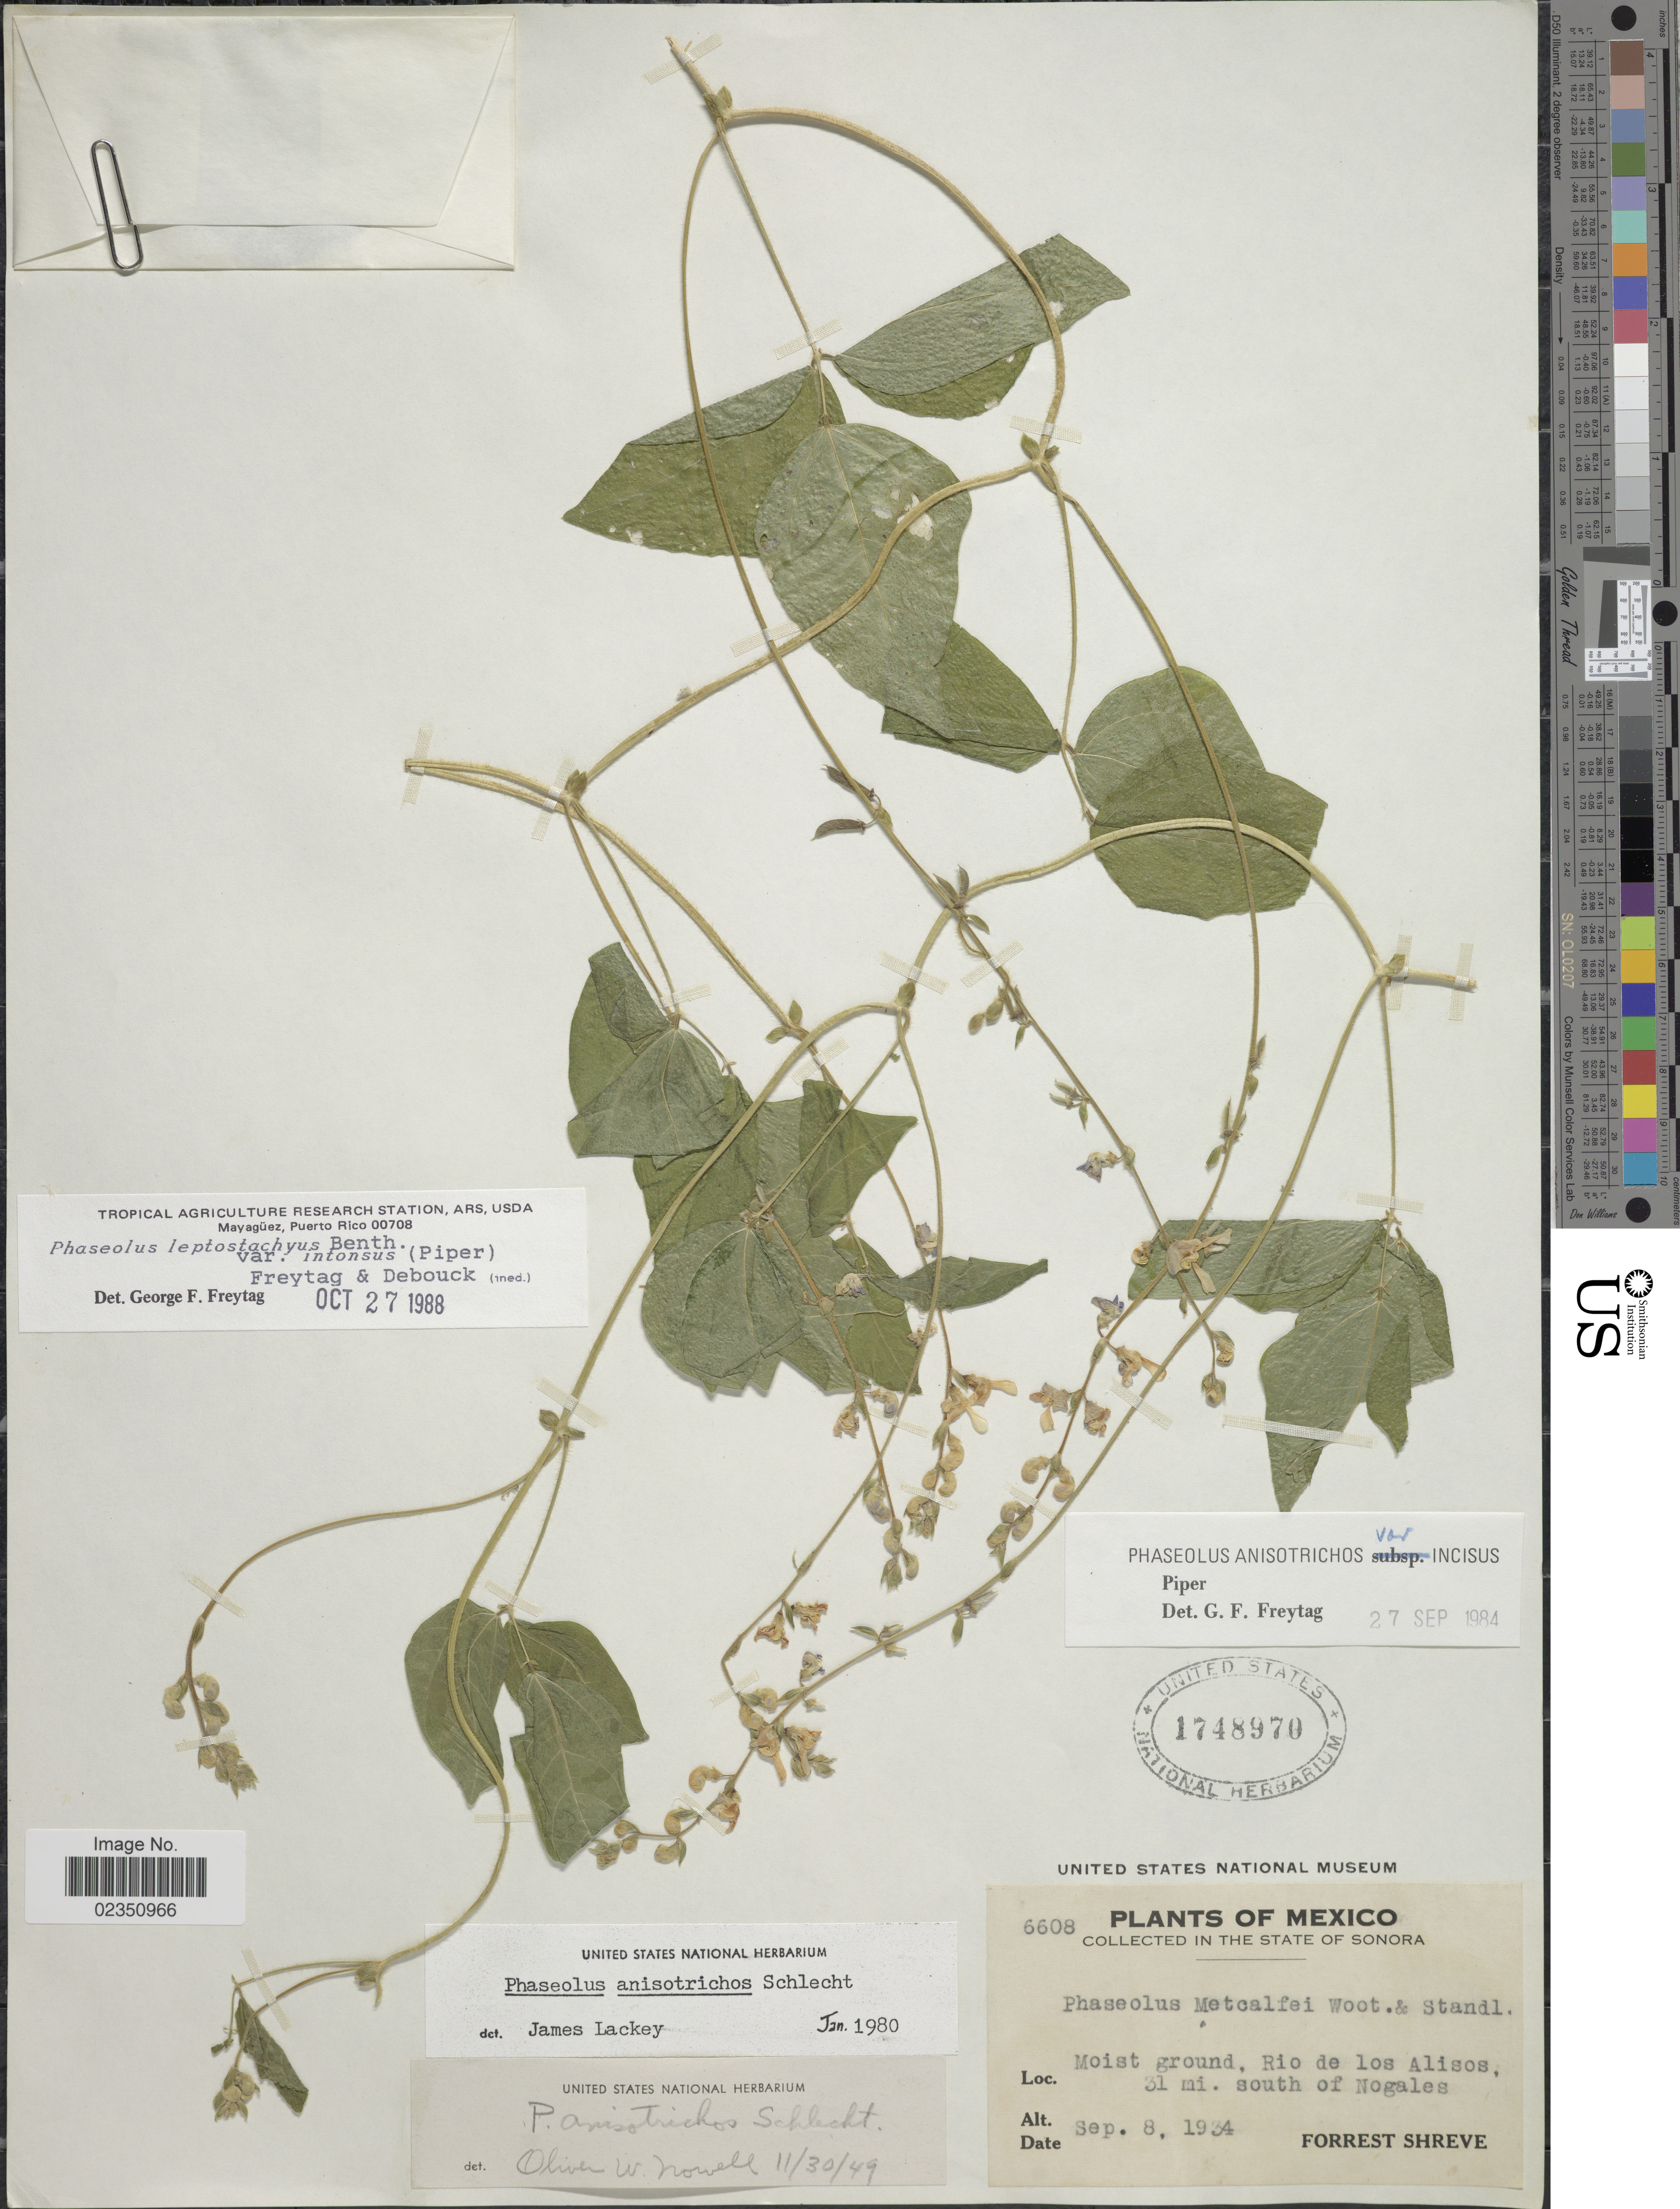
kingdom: Plantae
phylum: Tracheophyta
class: Magnoliopsida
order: Fabales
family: Fabaceae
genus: Phaseolus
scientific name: Phaseolus leptostachyus var. intonsus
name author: (Piper) Freytag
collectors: F. Shreve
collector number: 6608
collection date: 1934-09-08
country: Mexico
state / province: Sonora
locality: Moist ground, Rio de los Alisos, 31 mi south of Nogales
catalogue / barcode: US 1748970